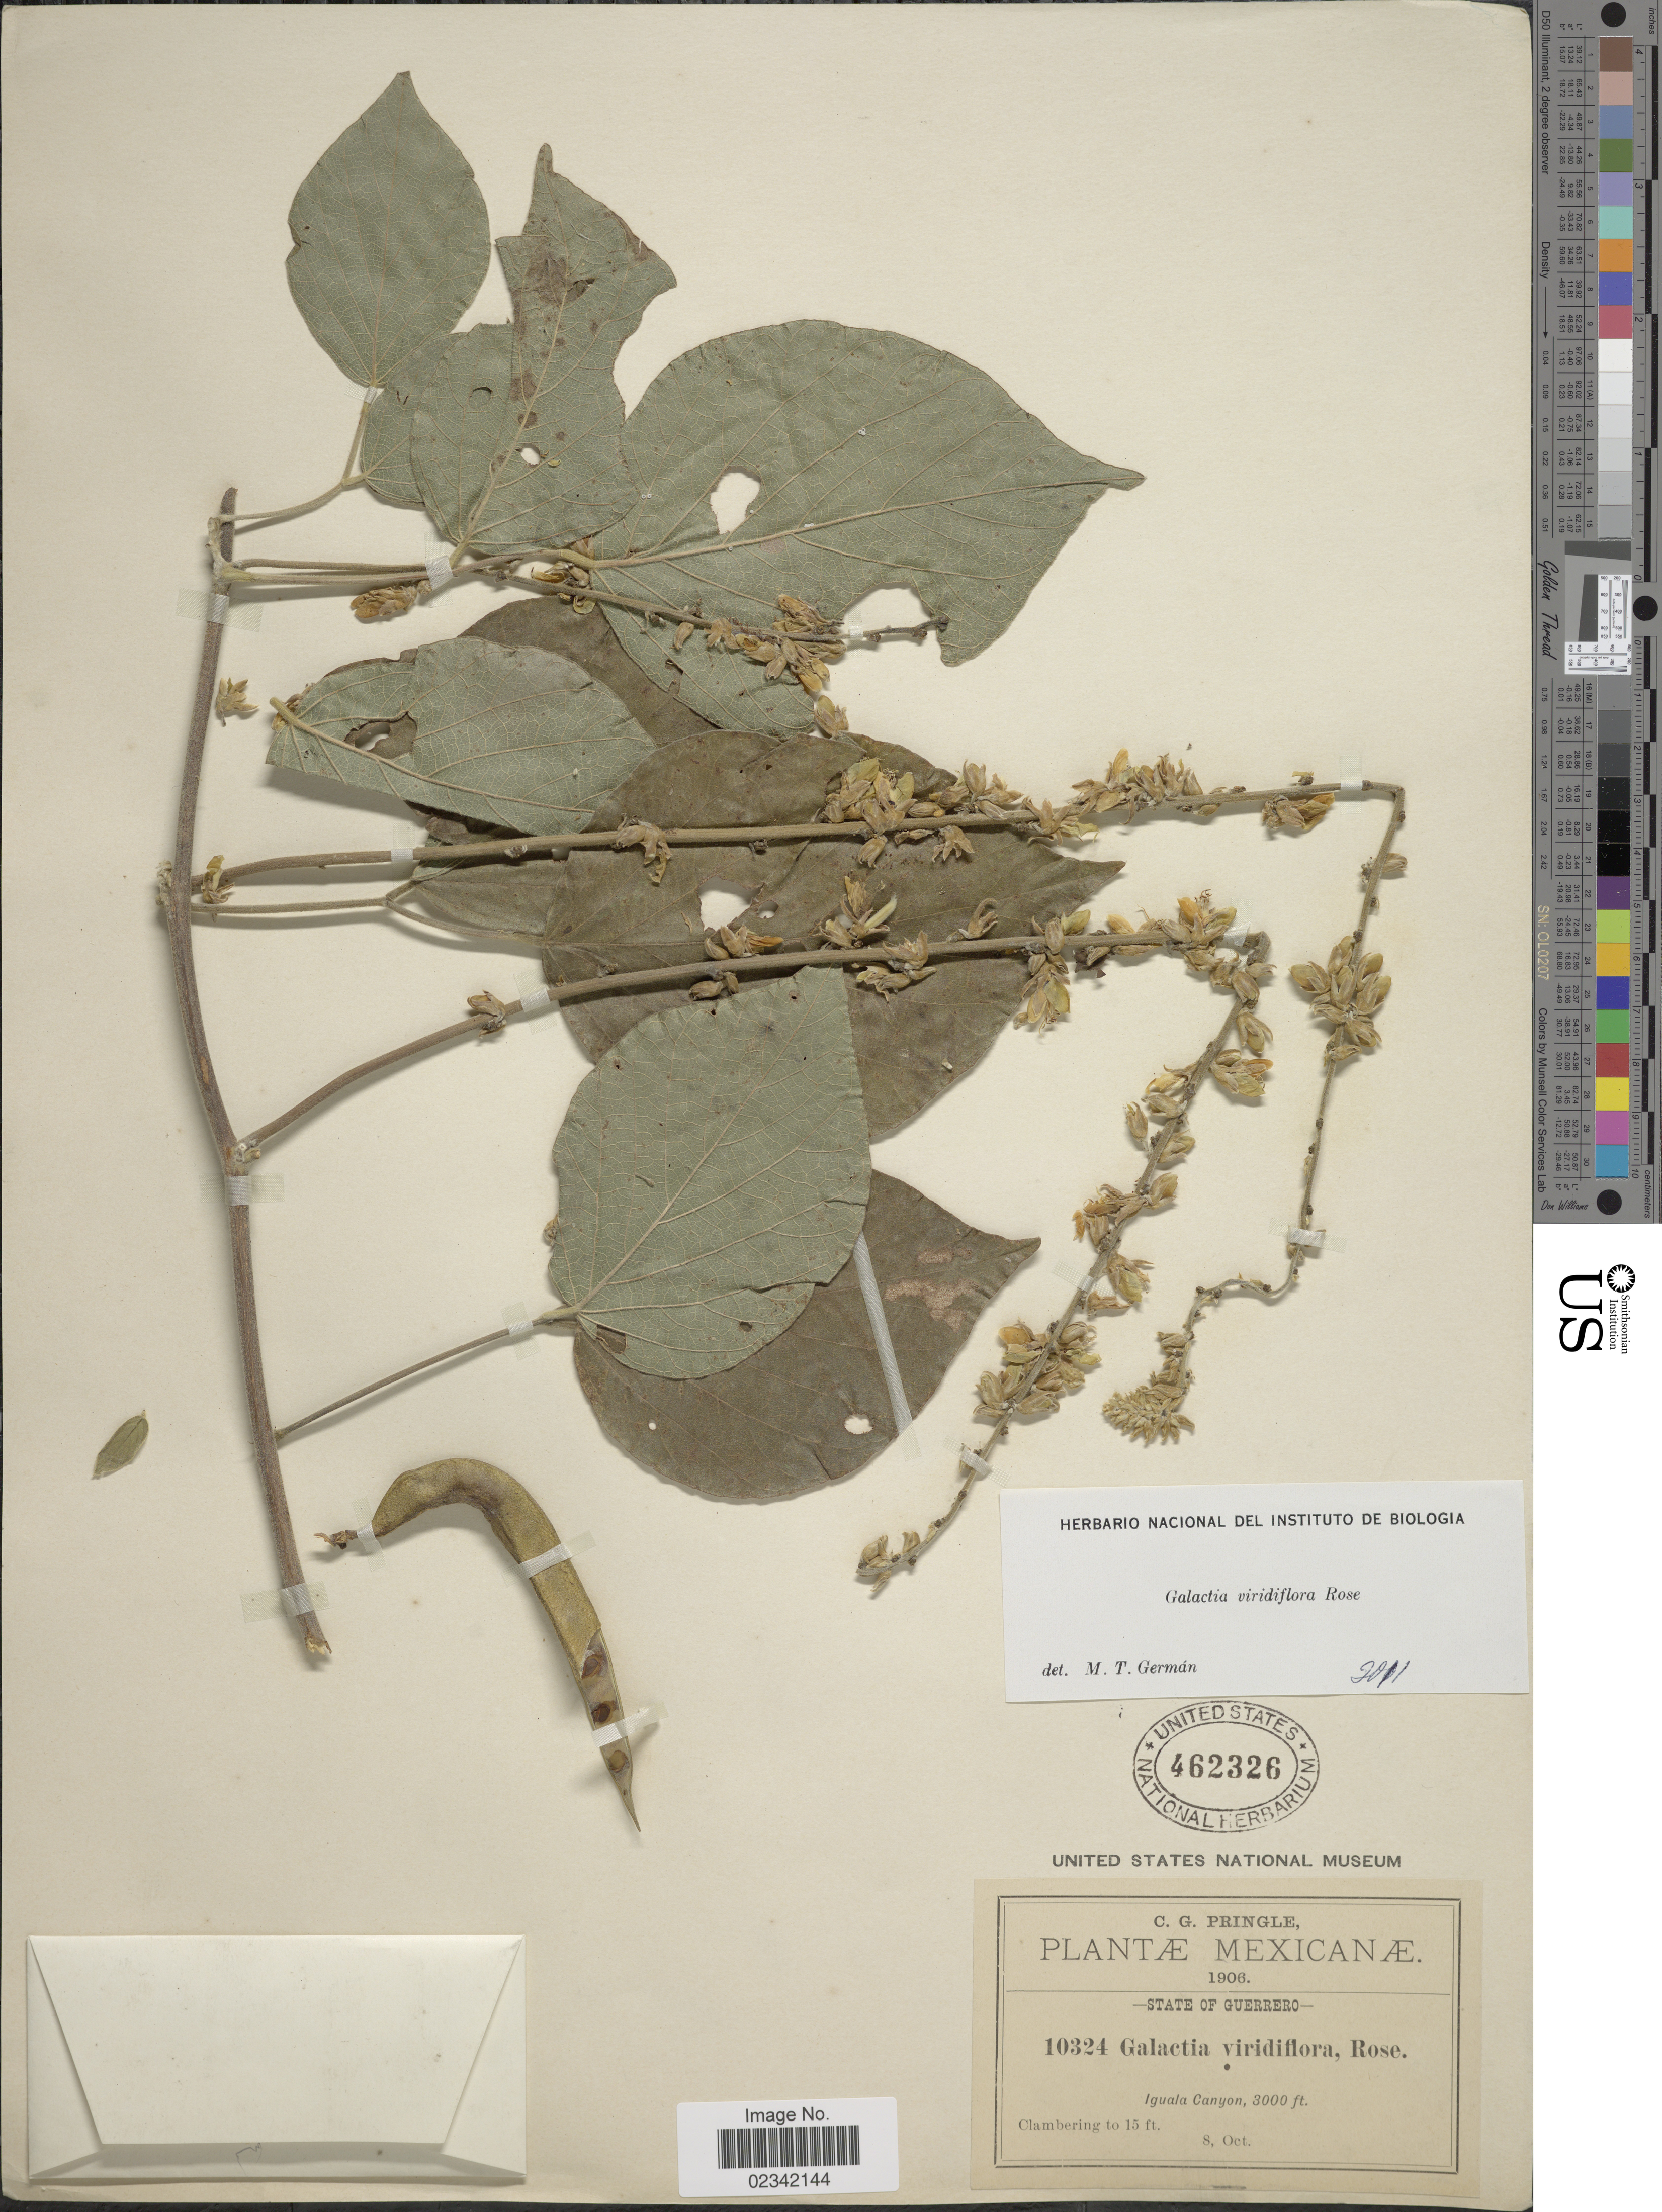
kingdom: Plantae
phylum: Tracheophyta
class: Magnoliopsida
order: Fabales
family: Fabaceae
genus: Lackeya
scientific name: Lackeya viridiflora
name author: (Rose) L.P. Queiroz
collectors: C. G. Pringle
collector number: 10324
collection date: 1906-10-08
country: Mexico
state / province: Guerrero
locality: State of Guerrero, Iguala Canyon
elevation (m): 914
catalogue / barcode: US 462326